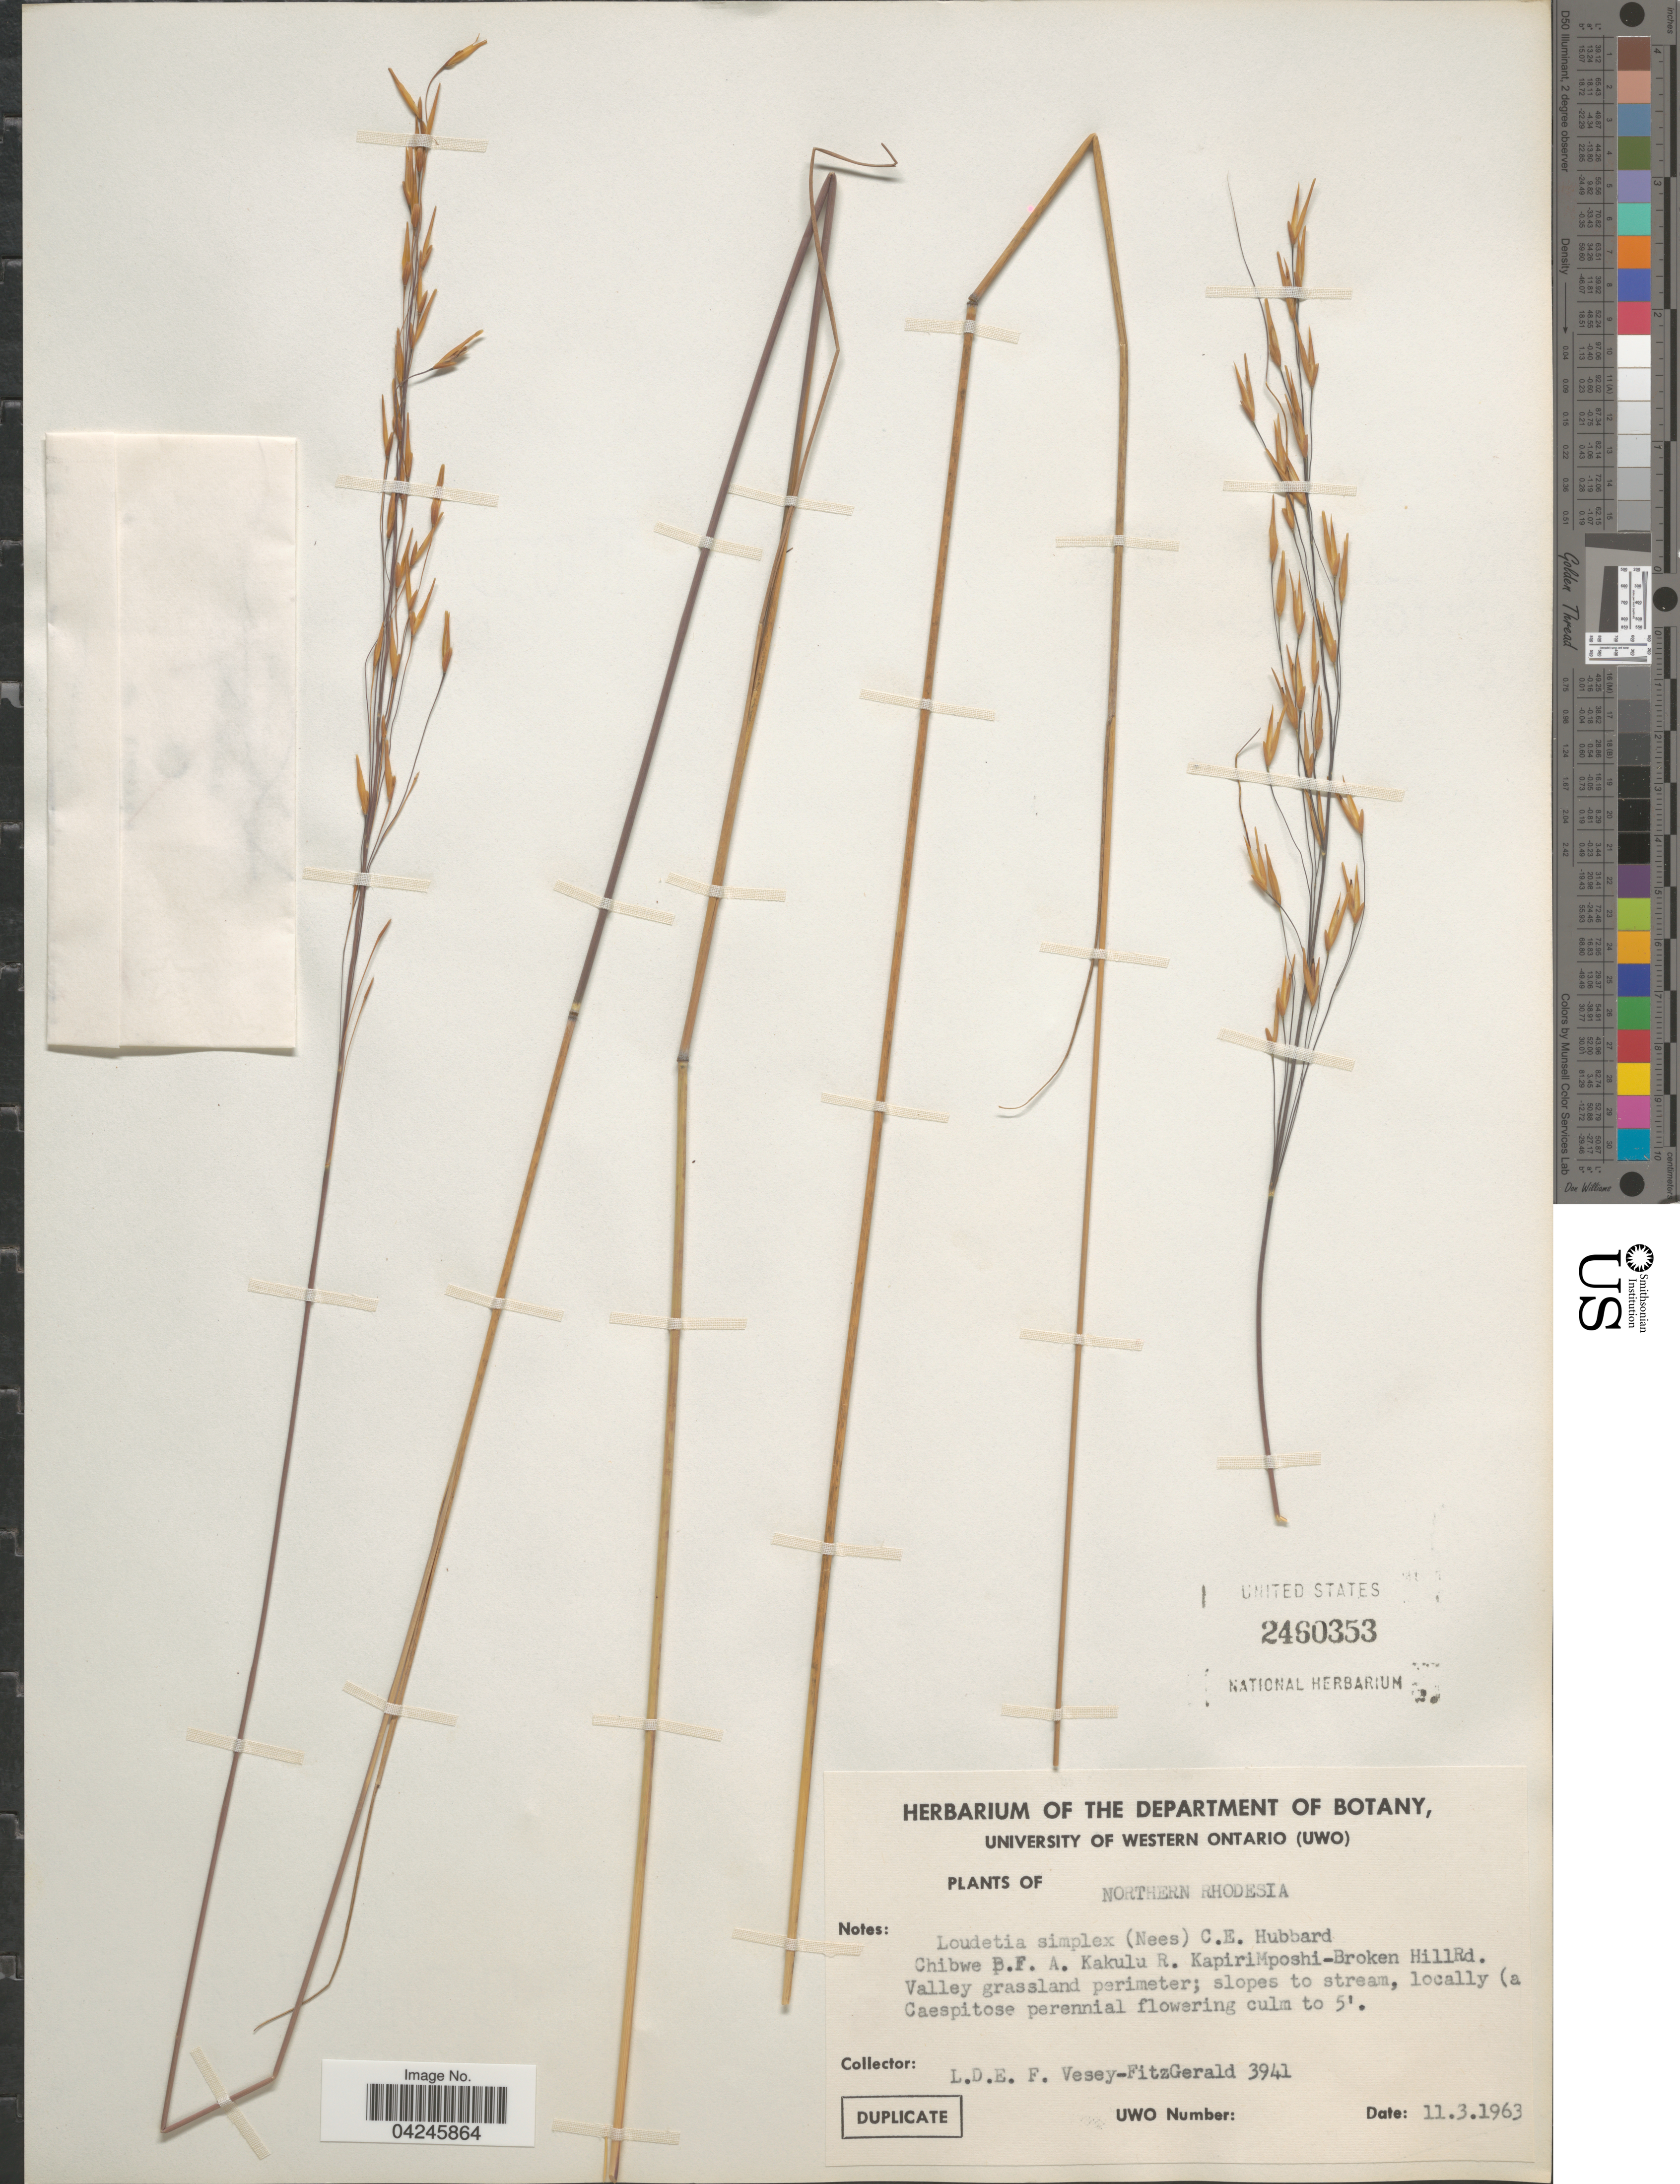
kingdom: Plantae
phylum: Tracheophyta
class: Liliopsida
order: Poales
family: Poaceae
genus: Loudetia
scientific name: Loudetia simplex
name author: (Nees) C.E. Hubb.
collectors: L. Vesey-Fitzgerald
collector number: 3941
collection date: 1963-03-11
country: Zambia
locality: Northern Rhodesia. Chibwe B.F. A. Kakulu R. KapiriMposhi-Broken HillRd.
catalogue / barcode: US 2460353